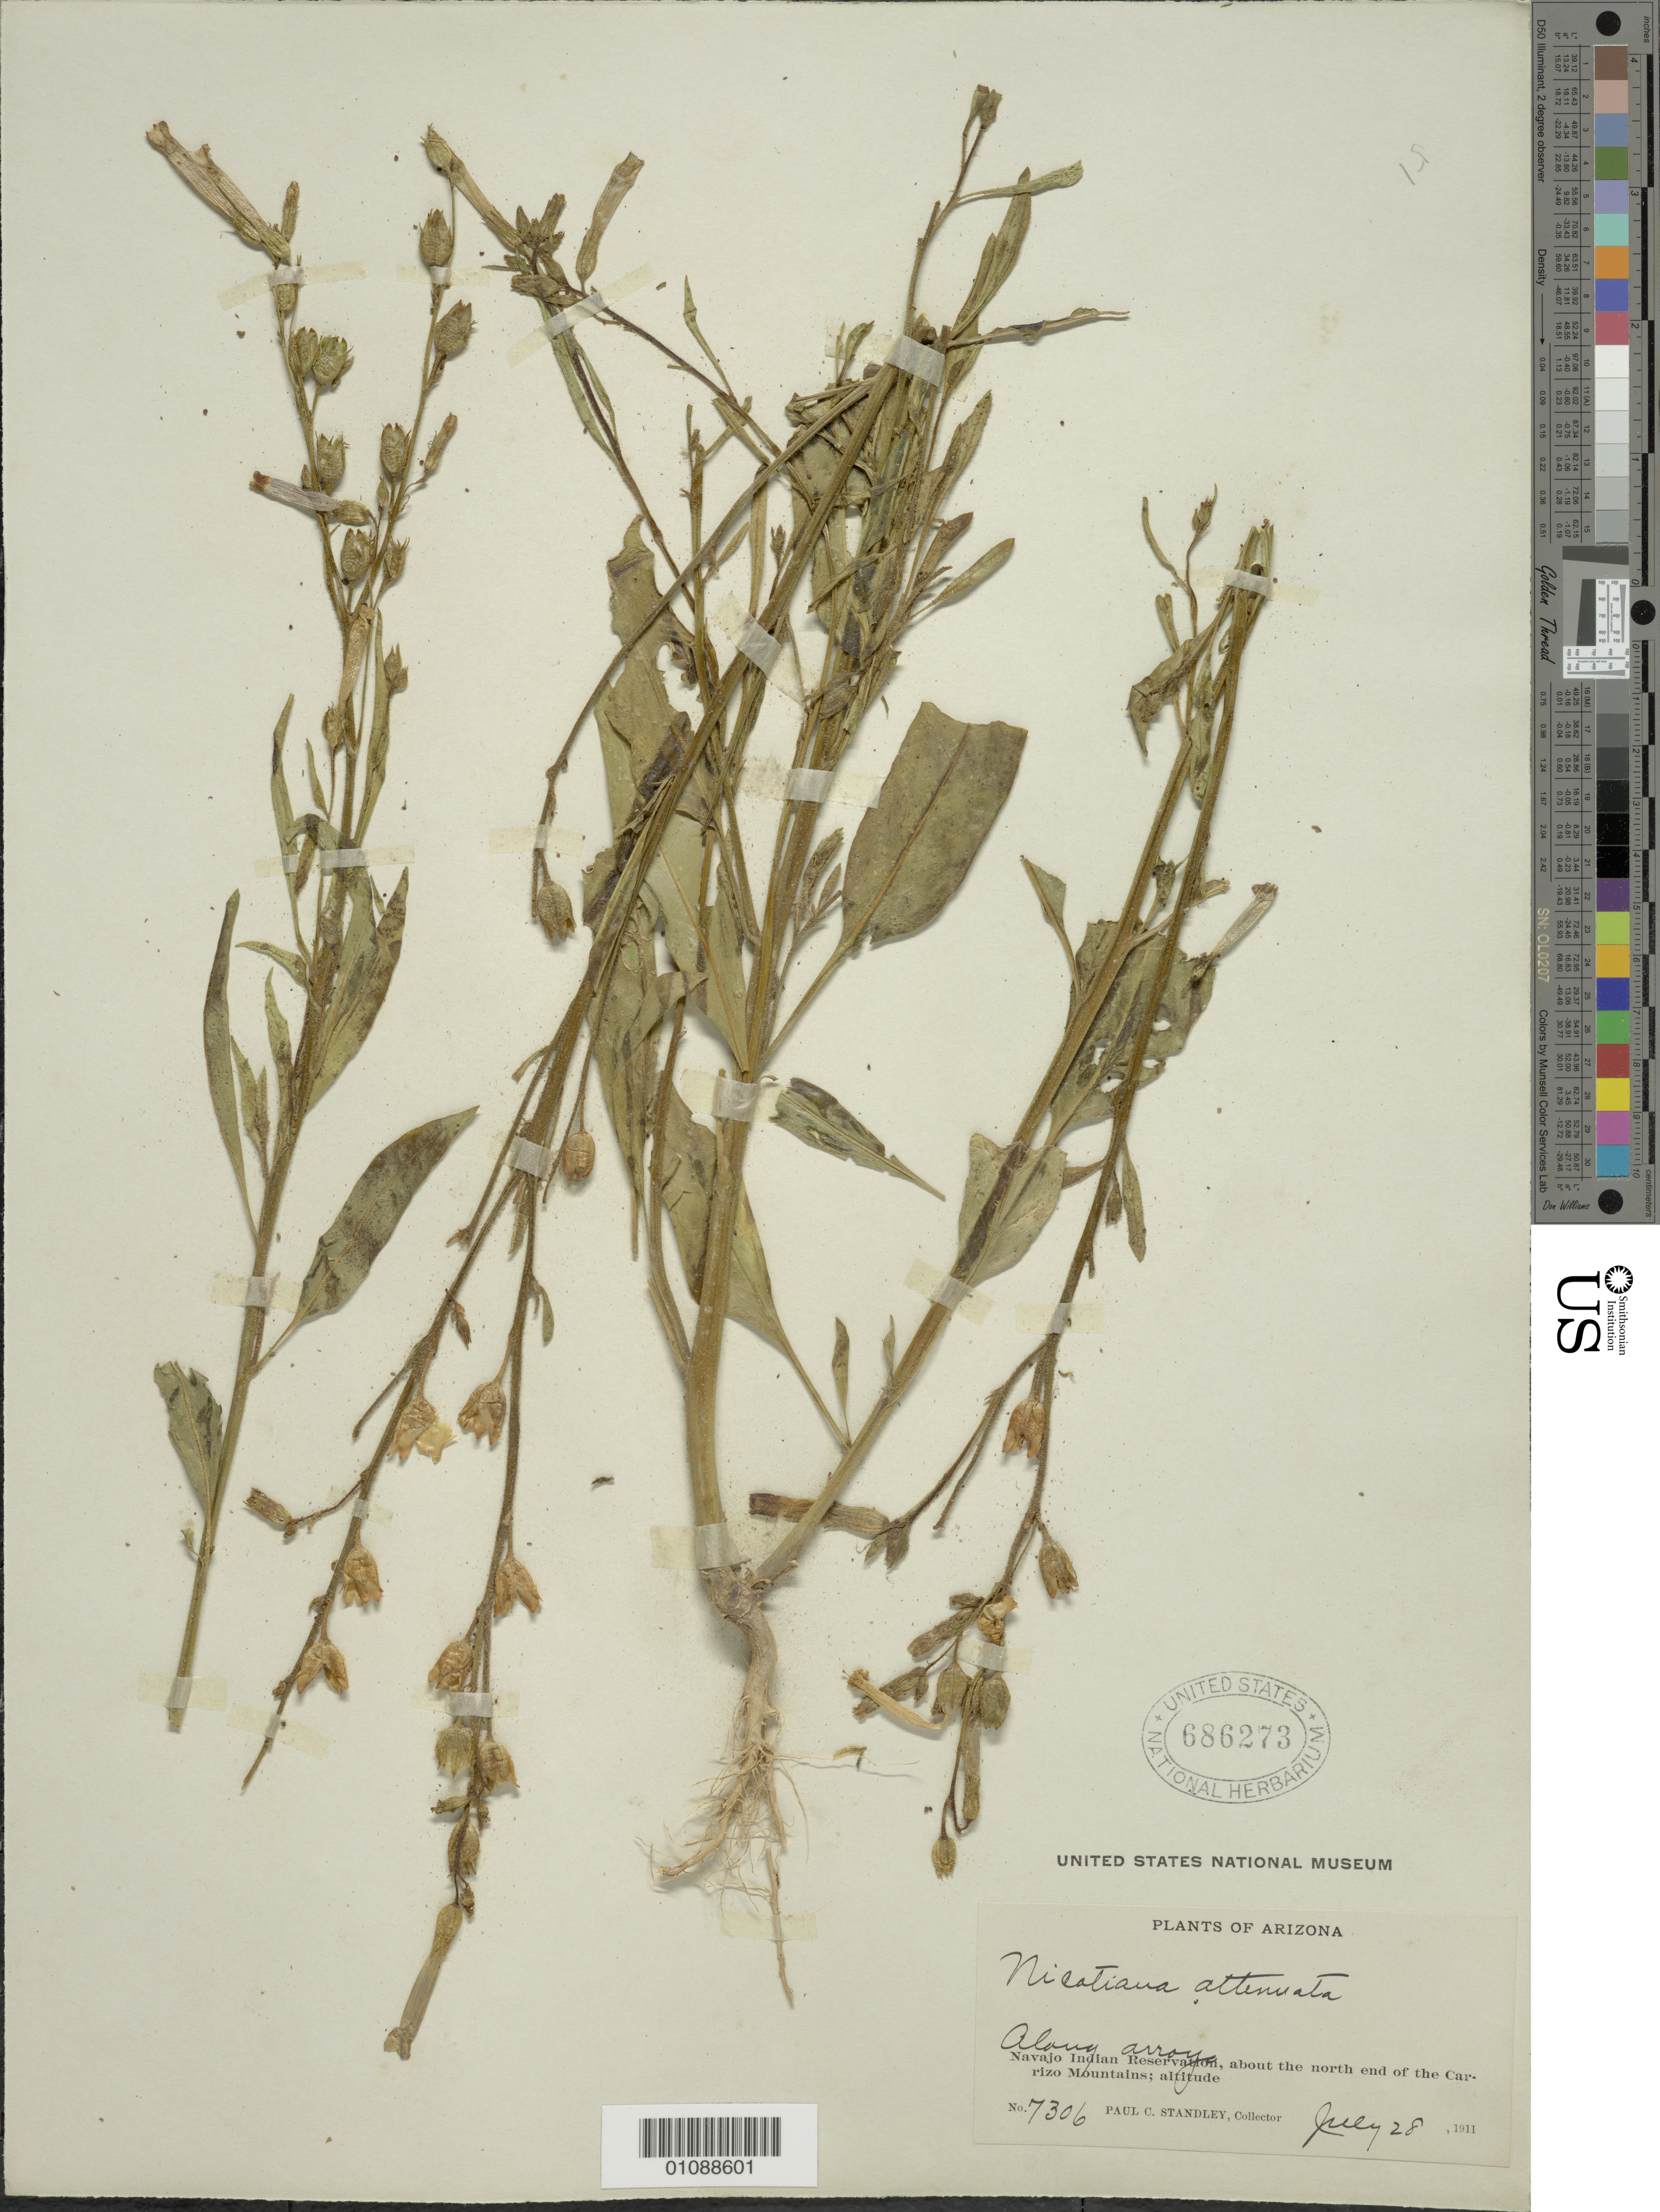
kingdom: Plantae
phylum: Tracheophyta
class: Magnoliopsida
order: Solanales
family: Solanaceae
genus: Nicotiana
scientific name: Nicotiana attenuata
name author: Torr. ex S. Watson in C. King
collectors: P. C. Standley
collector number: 7306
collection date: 1911-07-28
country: United States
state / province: Arizona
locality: Along arroyo. Navajo Indian Reservation, about the north end of the Carrizo Mountains.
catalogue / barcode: US 686273